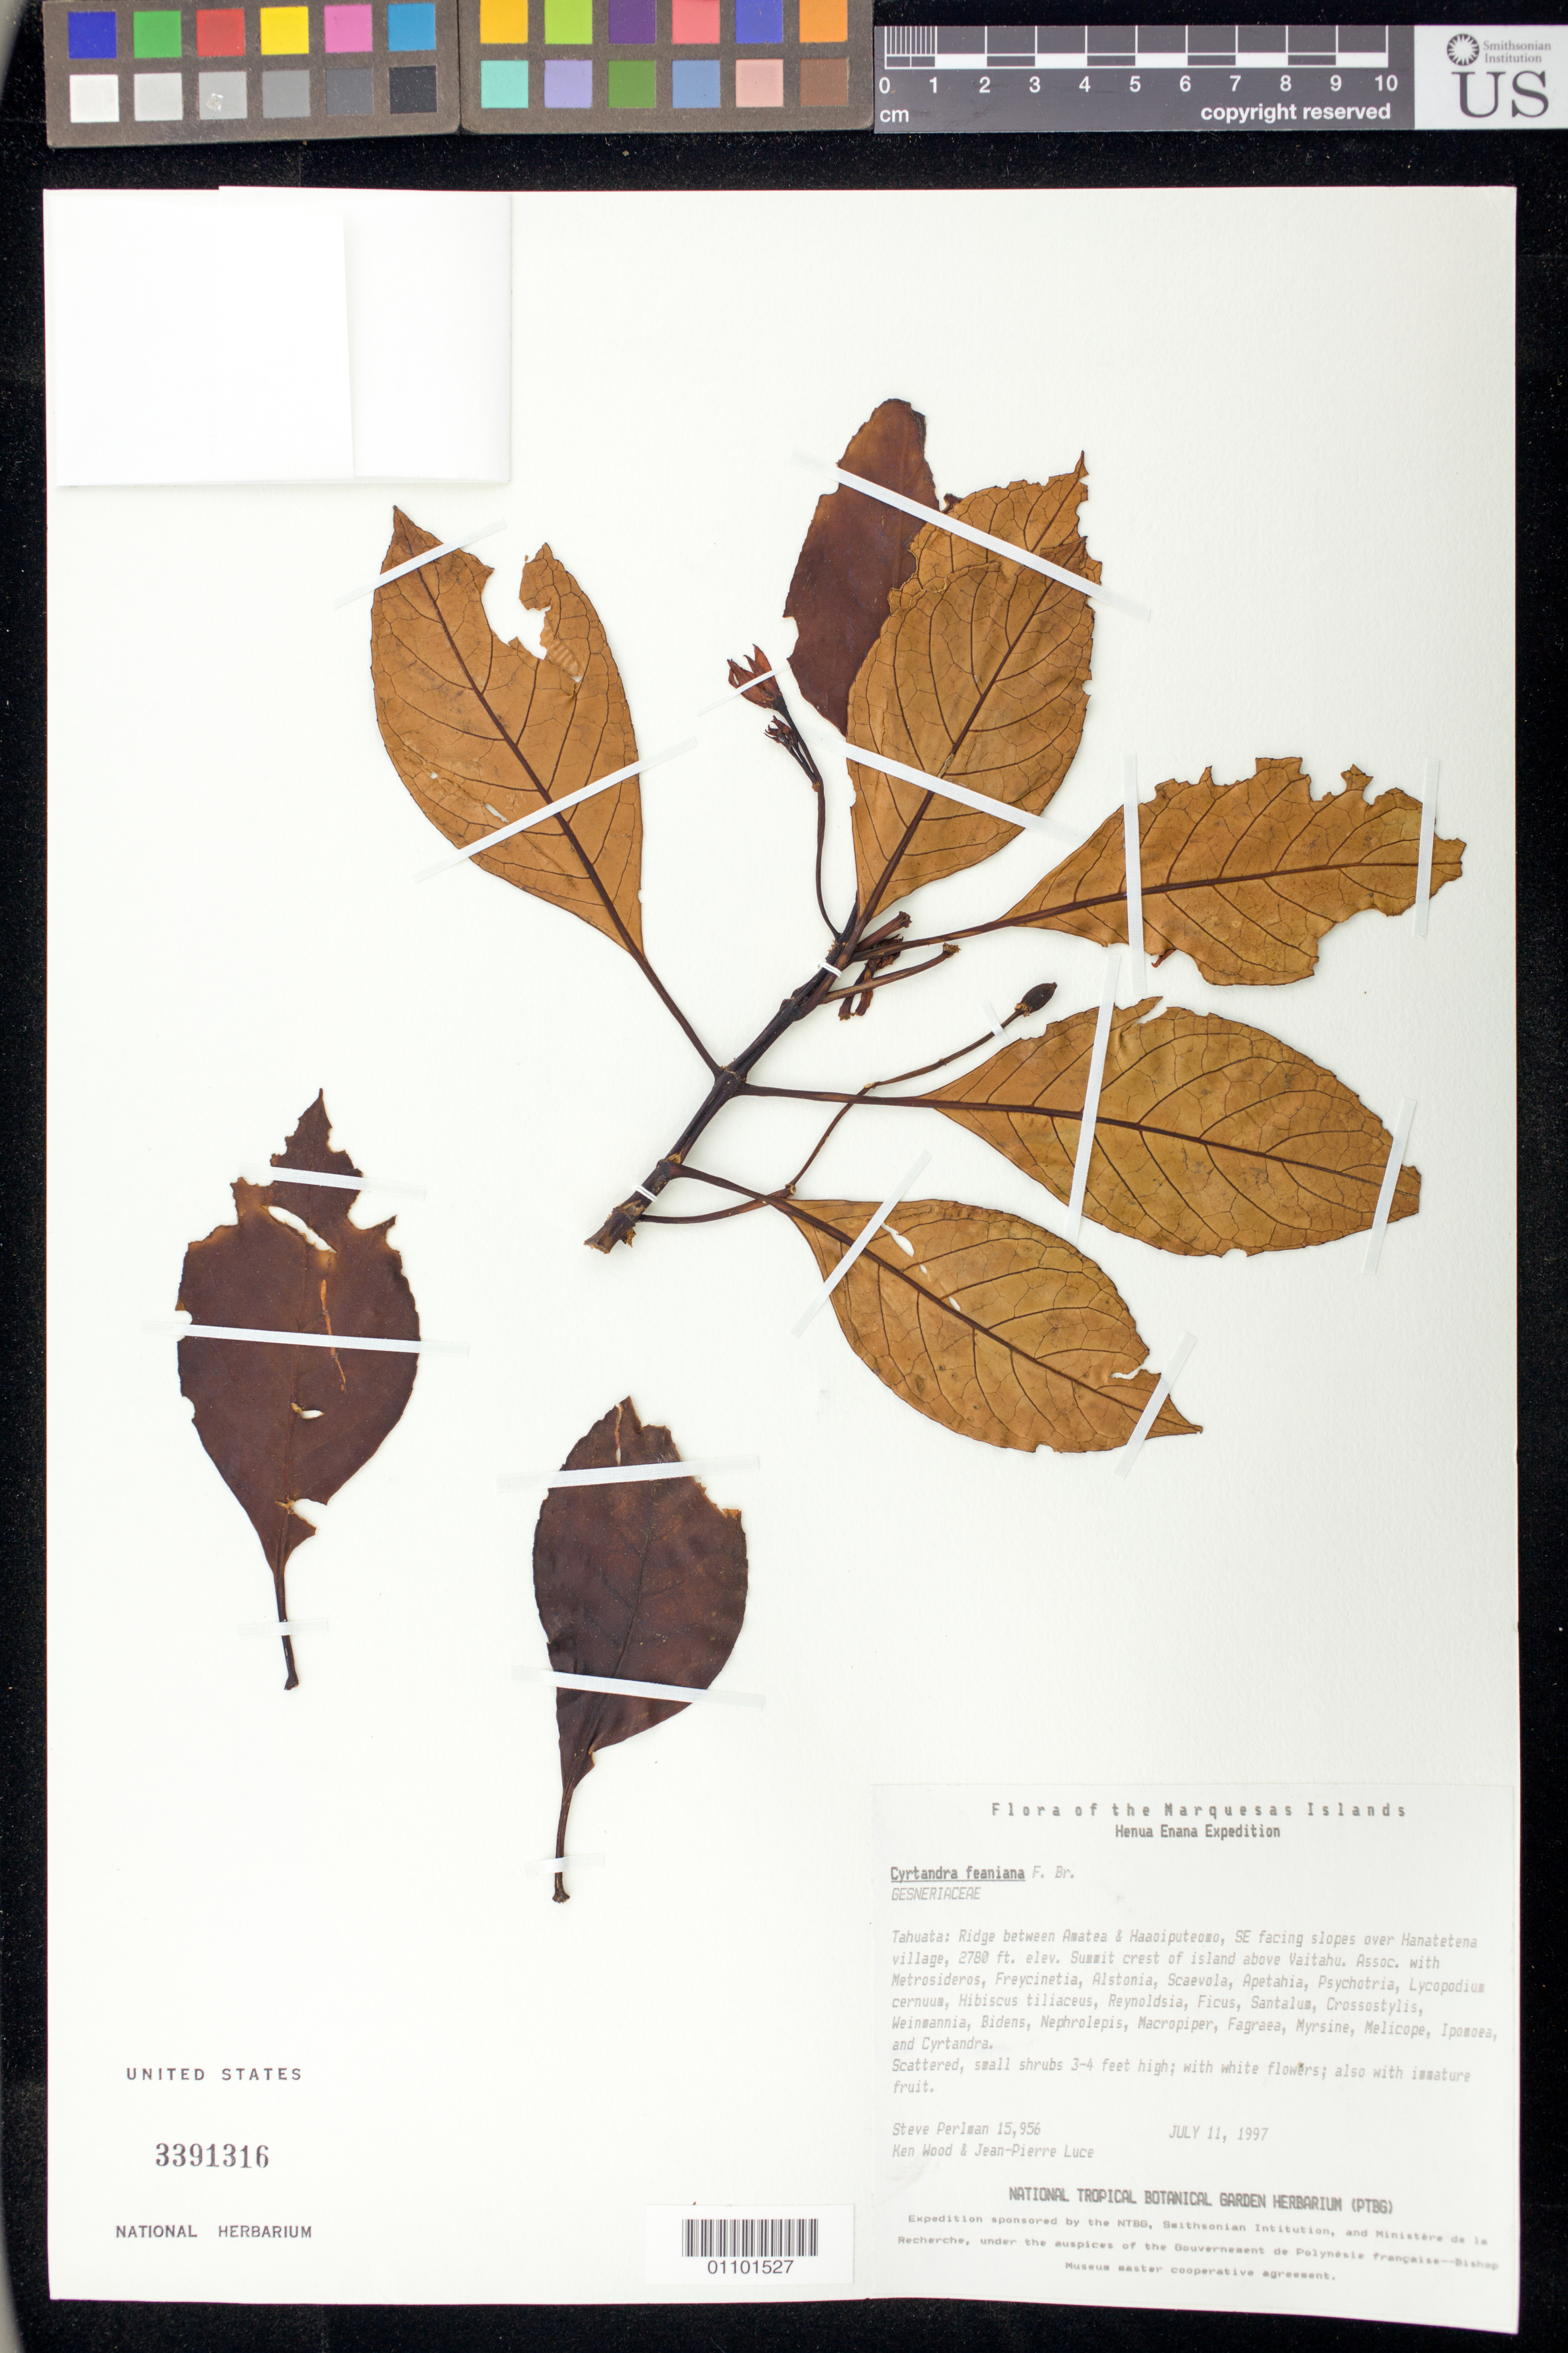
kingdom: Plantae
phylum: Tracheophyta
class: Magnoliopsida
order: Lamiales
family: Gesneriaceae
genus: Cyrtandra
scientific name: Cyrtandra feaniana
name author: F. Br.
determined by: Wagner, W. L., (BOT), Smithsonian Institution - National Museum of Natural History (UNITED STATES)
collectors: S. P. Perlman, K. R. Wood & J. Luce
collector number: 15956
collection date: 1997-07-11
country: French Polynesia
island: Tahuata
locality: Ridge between Amatea & Haaoiputeomo, SE facing slopes and cliffs over Hanatetena village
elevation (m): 847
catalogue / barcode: US 3391316